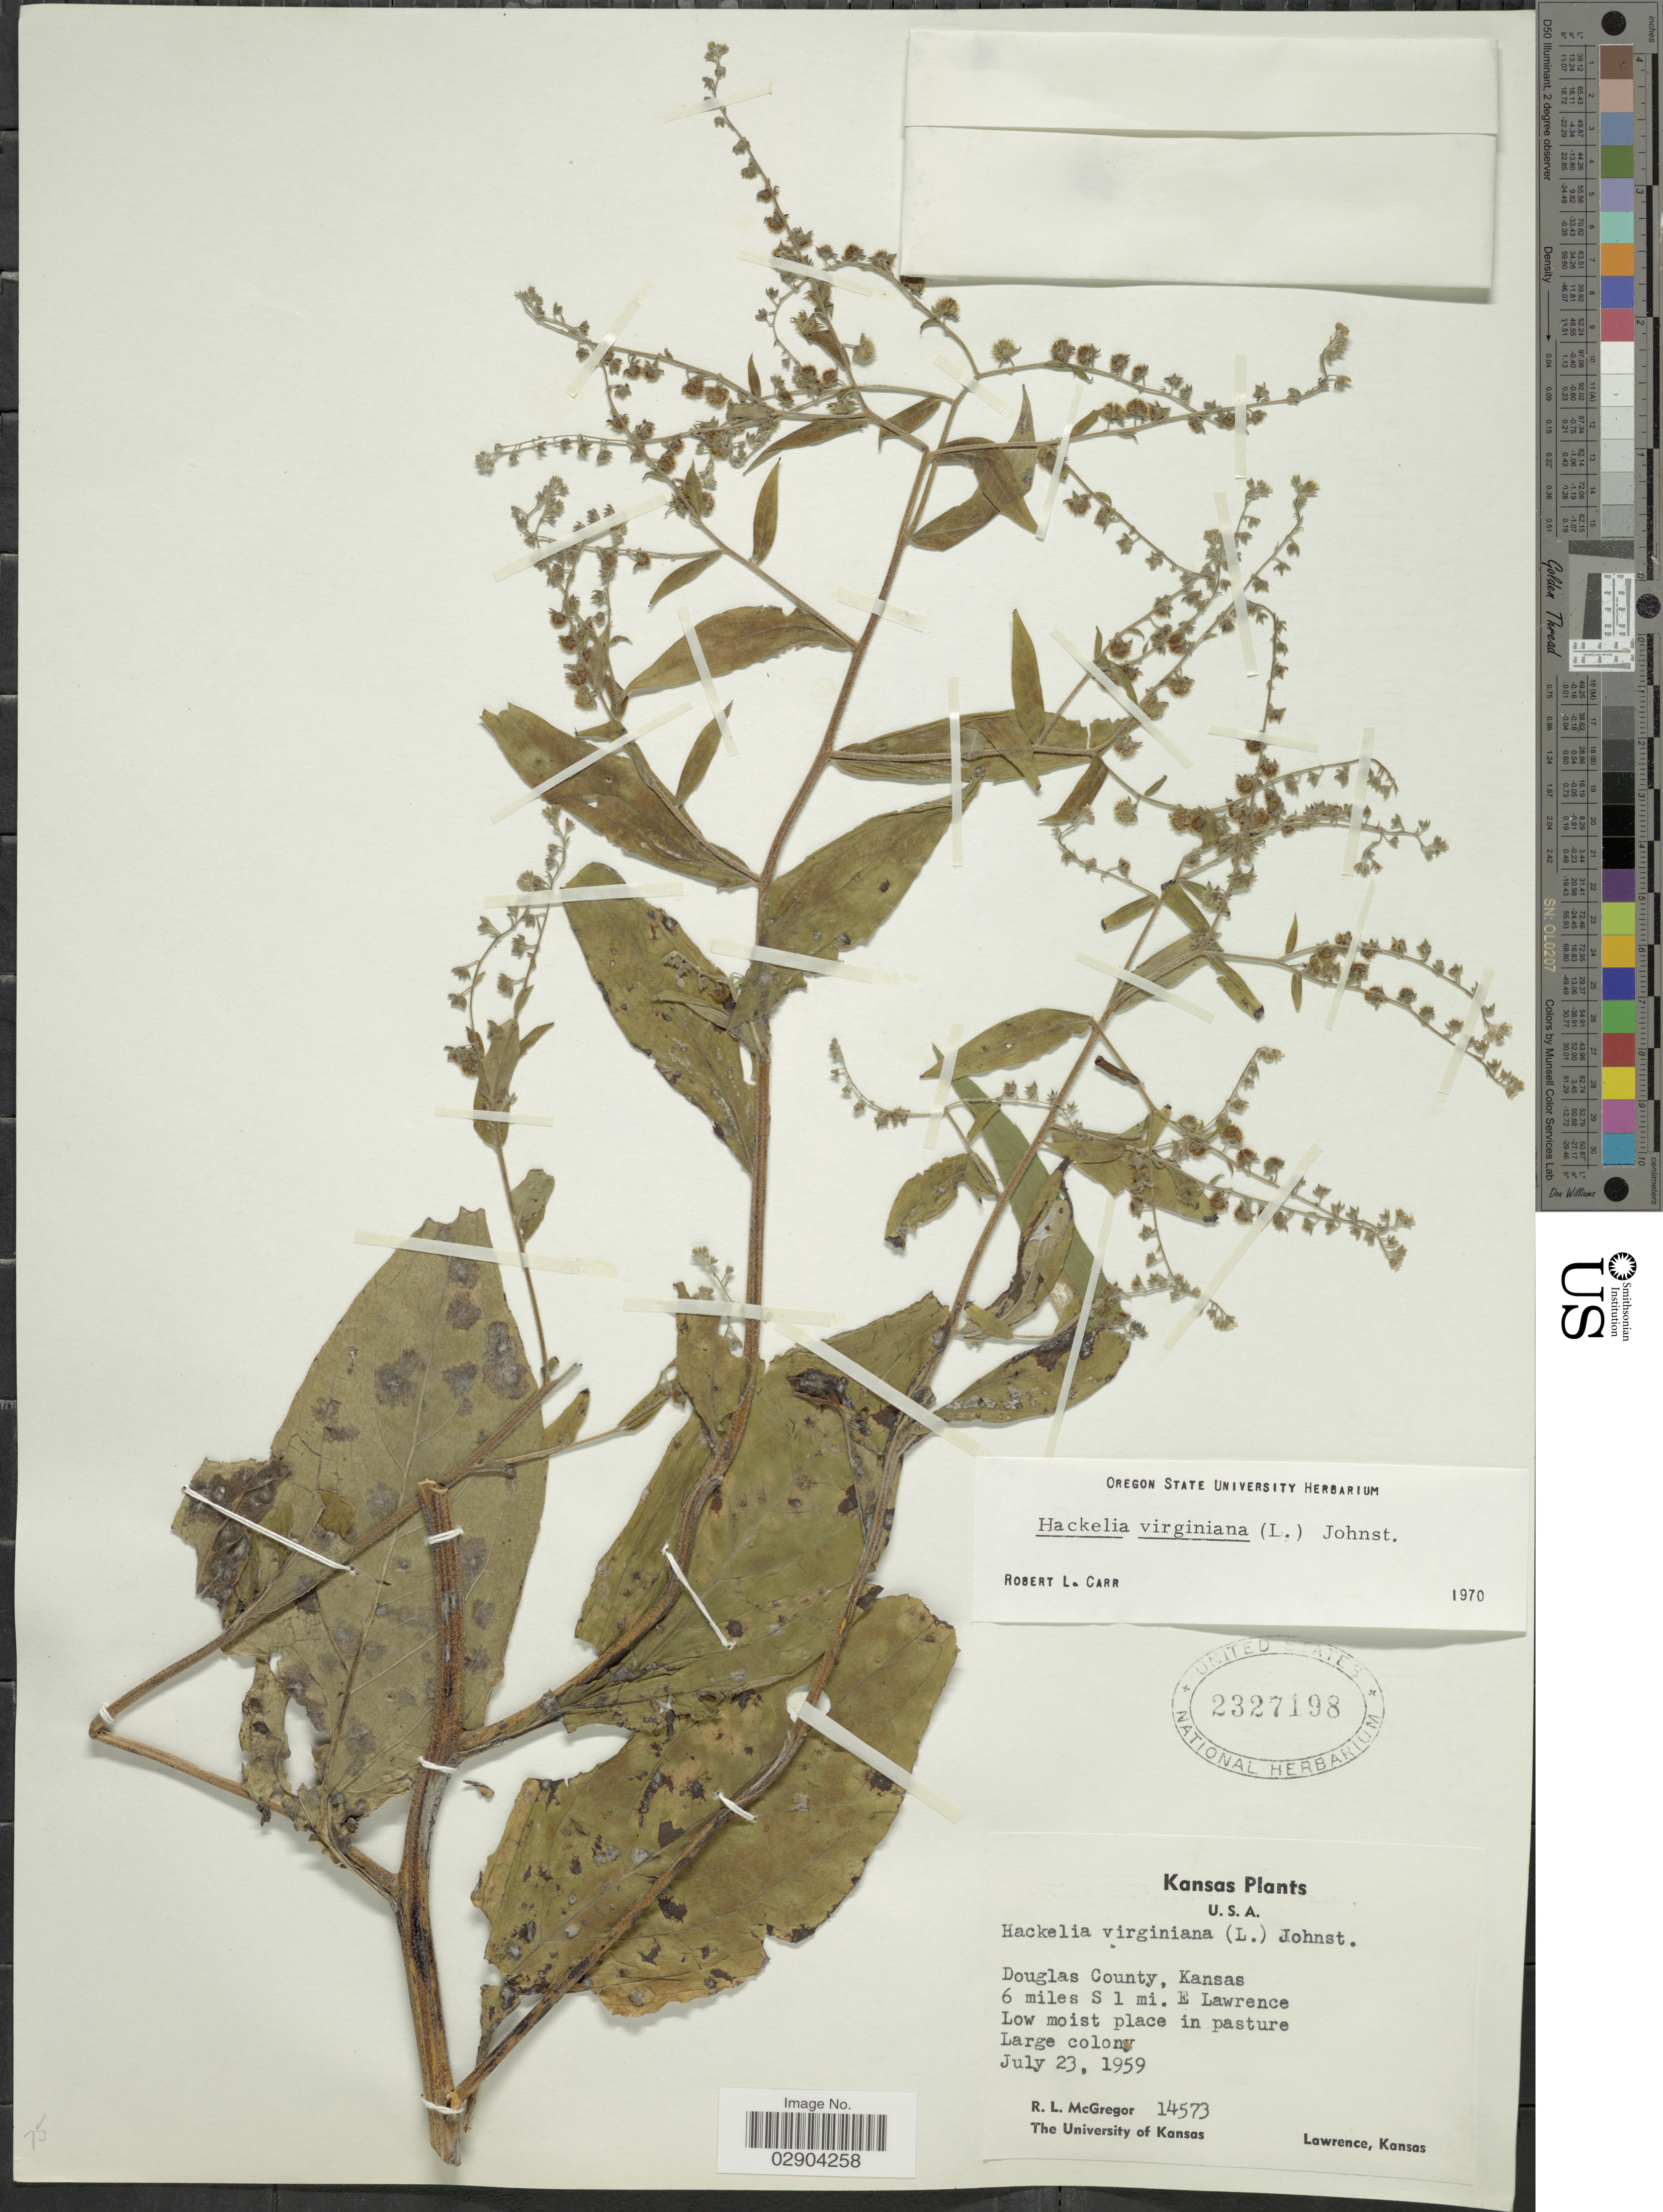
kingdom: Plantae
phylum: Tracheophyta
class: Magnoliopsida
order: Boraginales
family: Boraginaceae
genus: Hackelia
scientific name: Hackelia virginiana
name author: (L.) I.M. Johnst.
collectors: R. McGregor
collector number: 14573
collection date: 1959-07-23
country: United States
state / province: Kansas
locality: Douglas County. 6 miles S 1 mi. E Lawrence.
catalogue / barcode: US 2327198